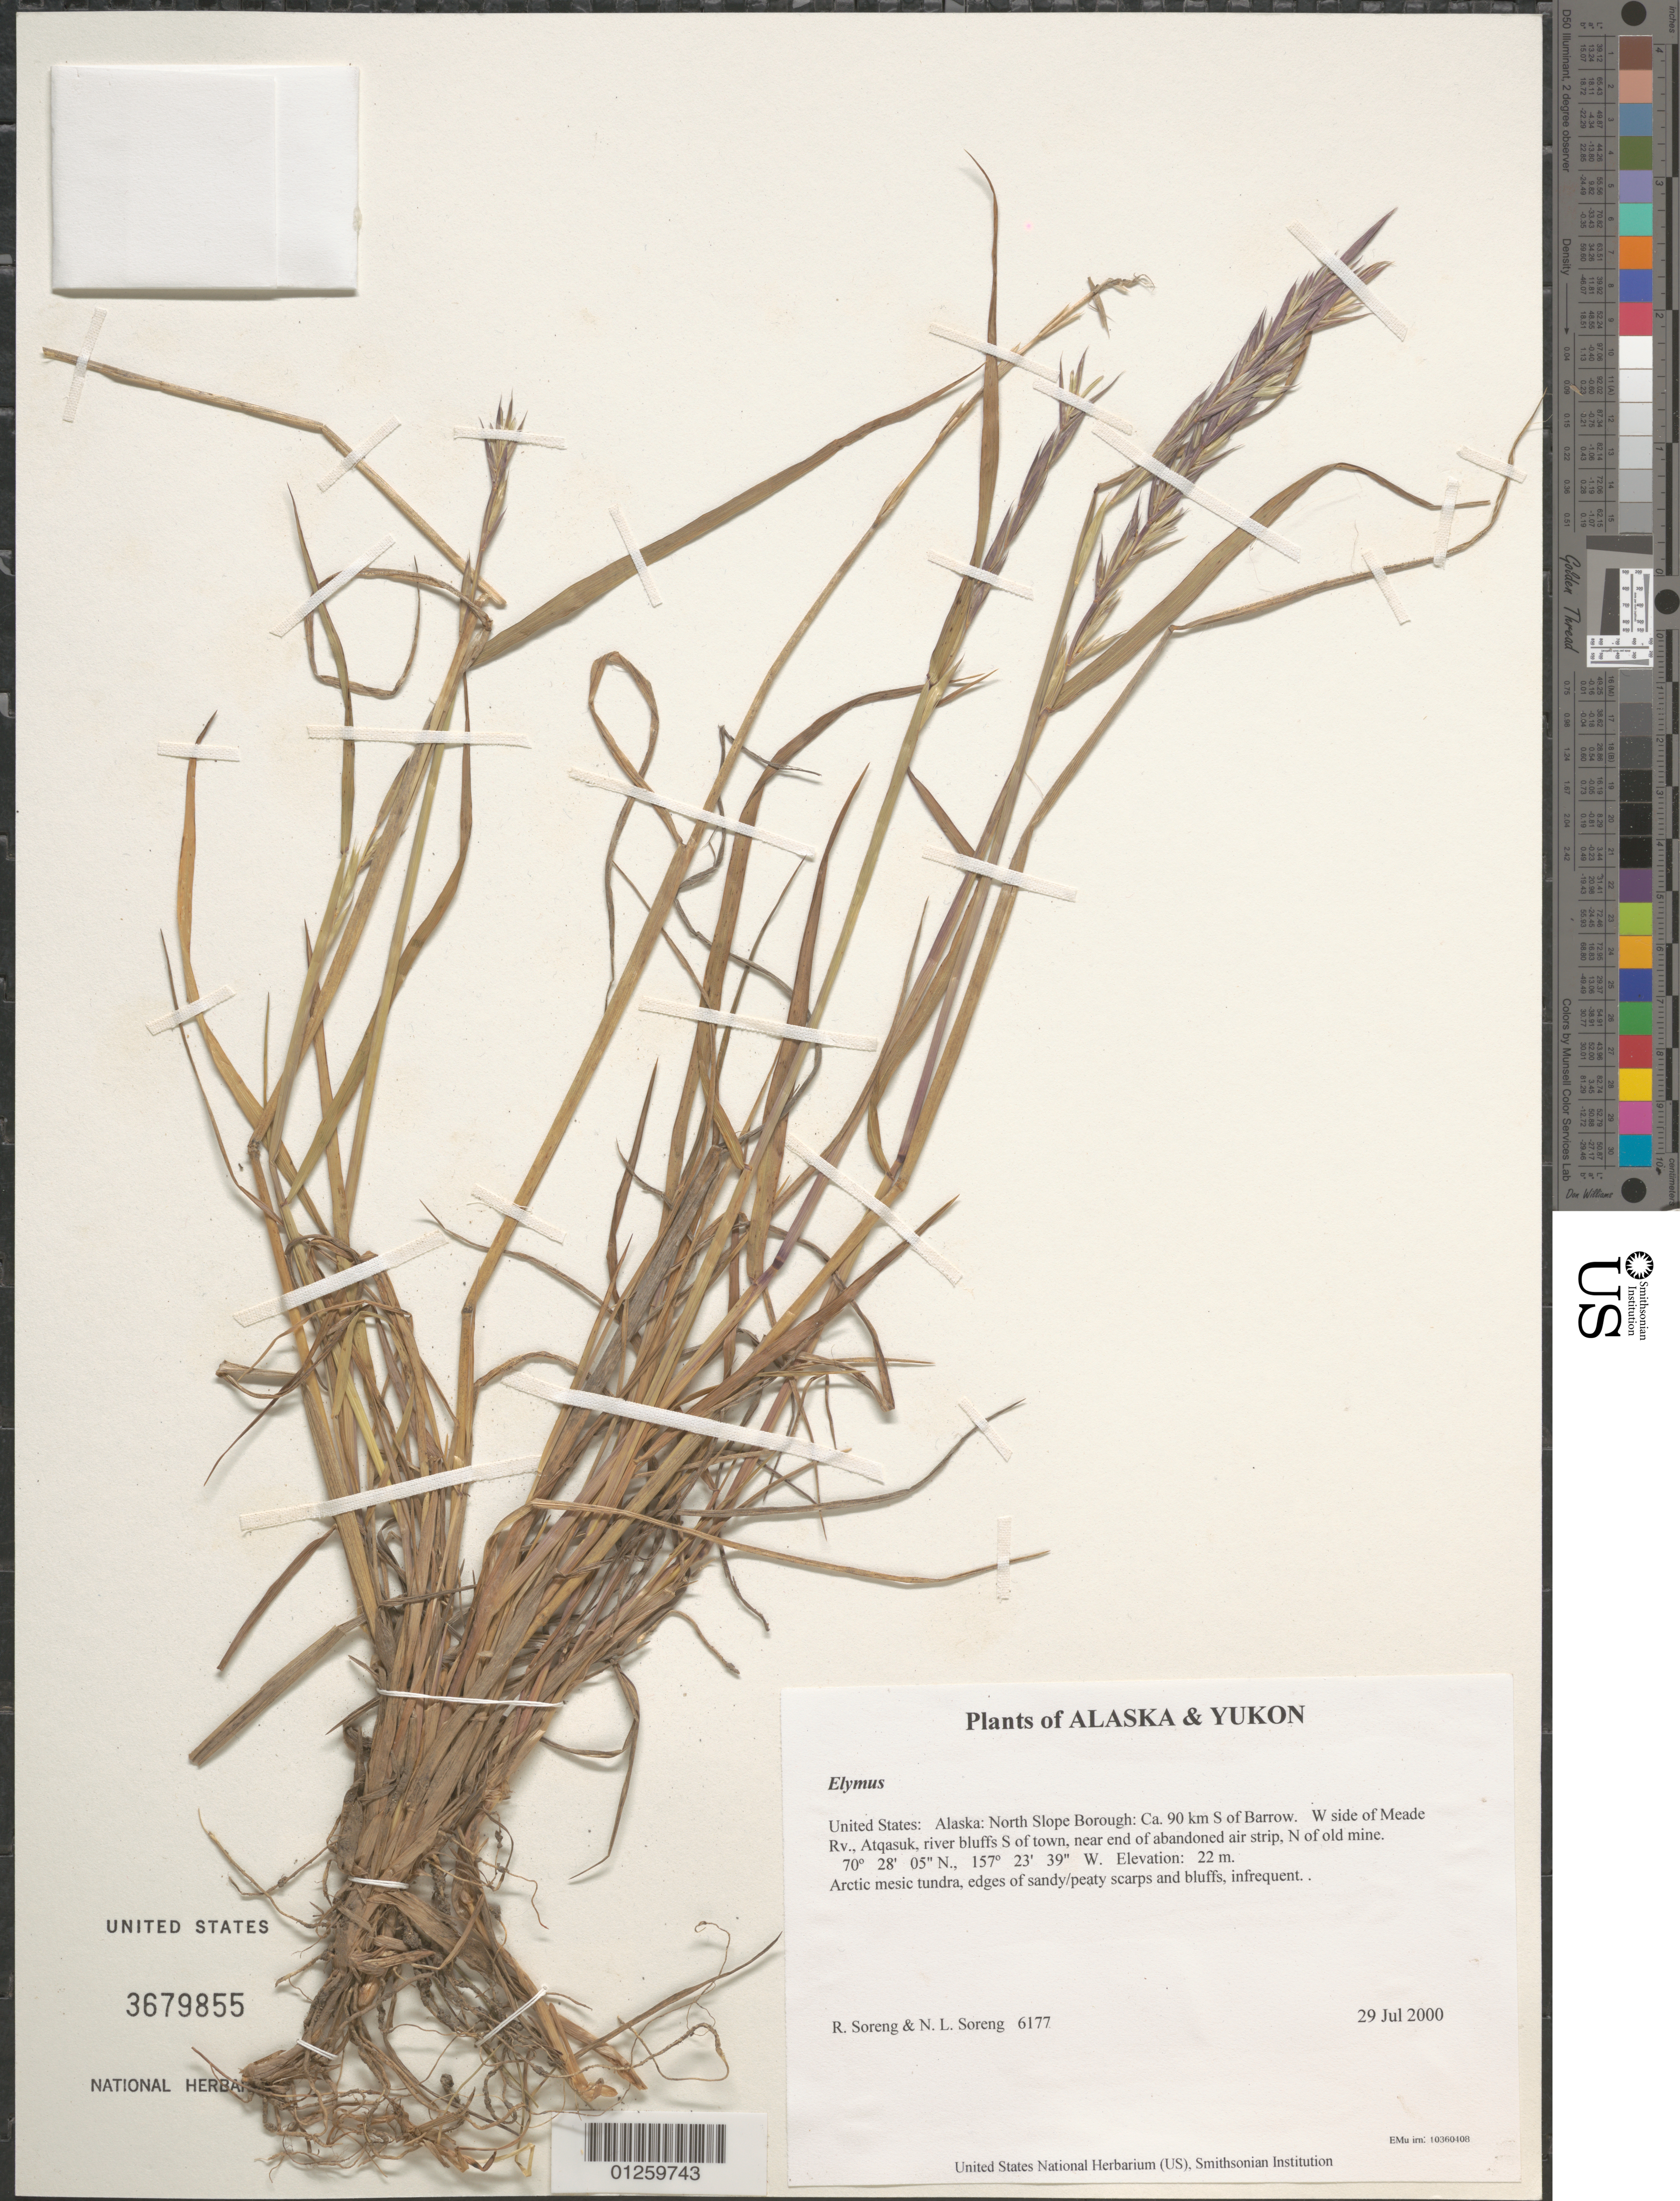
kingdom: Plantae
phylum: Tracheophyta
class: Liliopsida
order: Poales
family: Poaceae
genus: Elymus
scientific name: Elymus sp.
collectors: R. J. Soreng & N. L. Soreng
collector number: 6177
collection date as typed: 29 Jul 2000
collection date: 2000-07-29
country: United States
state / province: Alaska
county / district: North Slope Borough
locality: Ca. 90 km S of Barrow. W side of Meade Rv., Atqasuk, river bluffs S of town, near end of abandoned air strip, N of old mine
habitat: Arctic mesic tundra, edges of sandy/peaty scarps and bluffs, infrequent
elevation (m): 22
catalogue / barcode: US 3679855